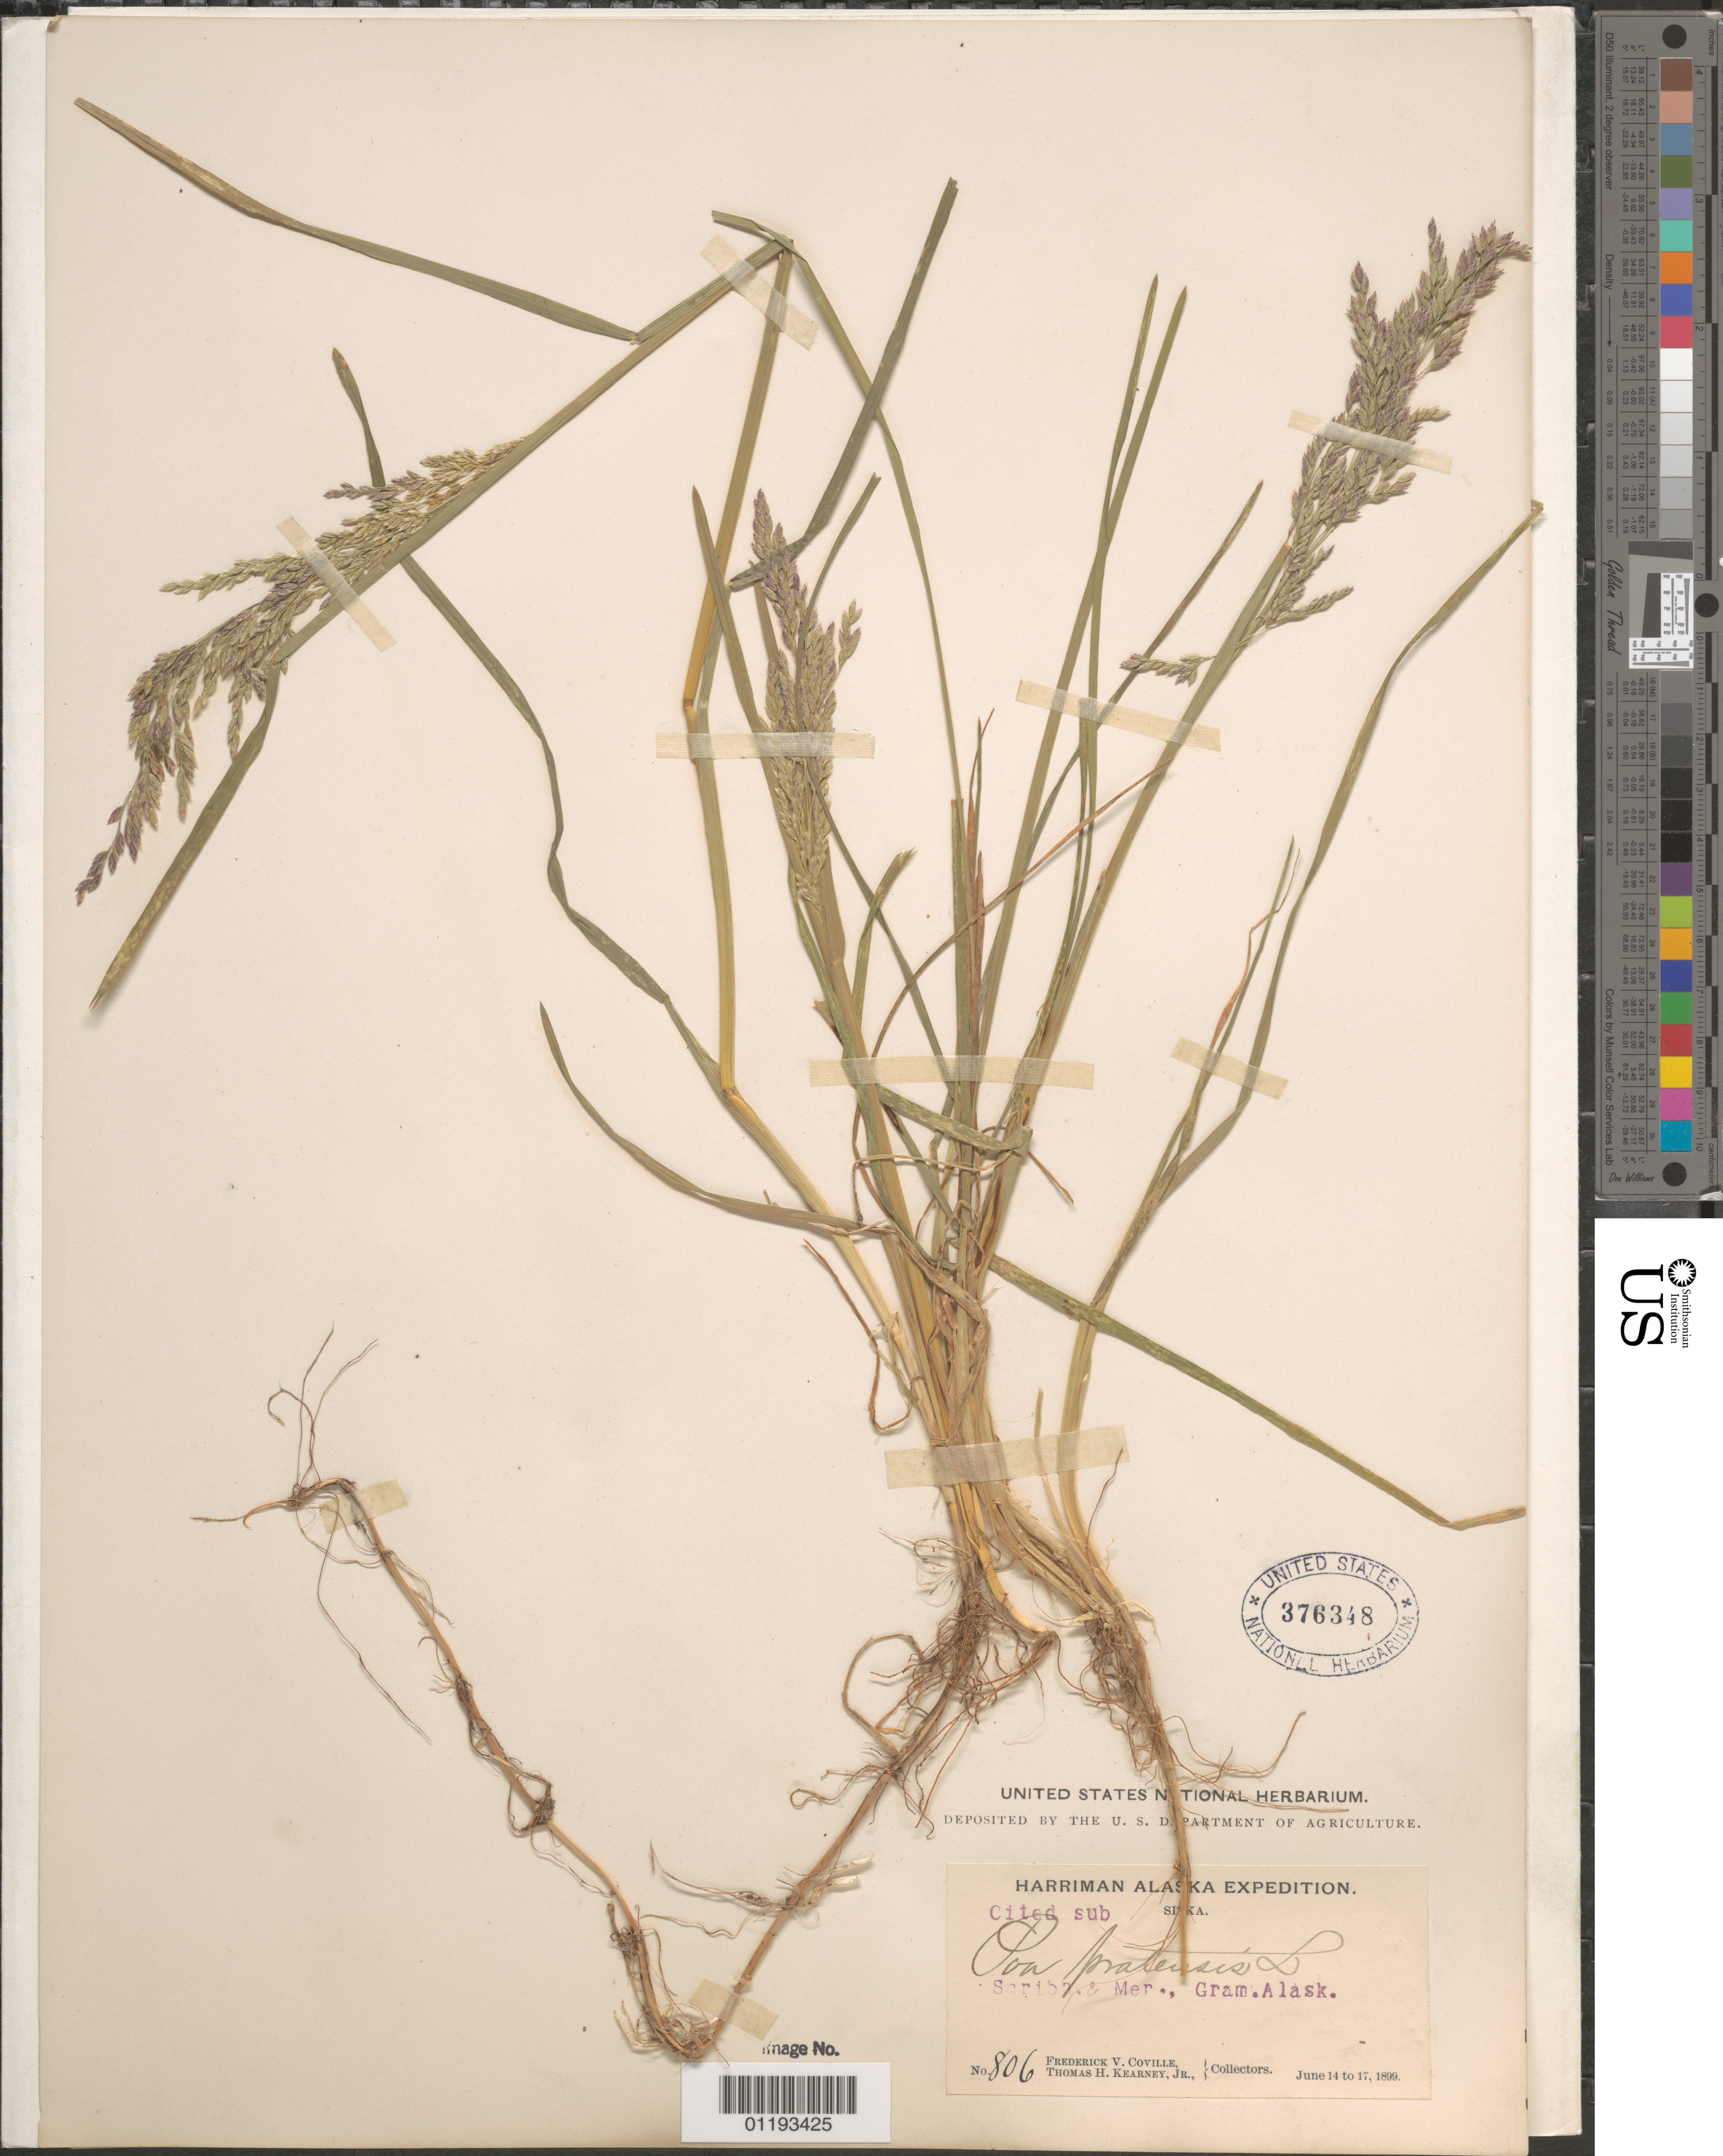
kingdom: Plantae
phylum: Tracheophyta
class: Liliopsida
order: Poales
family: Poaceae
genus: Poa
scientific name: Poa pratensis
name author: L.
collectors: F. V. Coville & T. H. Kearney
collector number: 806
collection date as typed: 14 Jun 1899 to 17 Jun 1899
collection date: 1899-06-14/1899-06-17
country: United States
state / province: Alaska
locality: Sitka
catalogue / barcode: US 376348